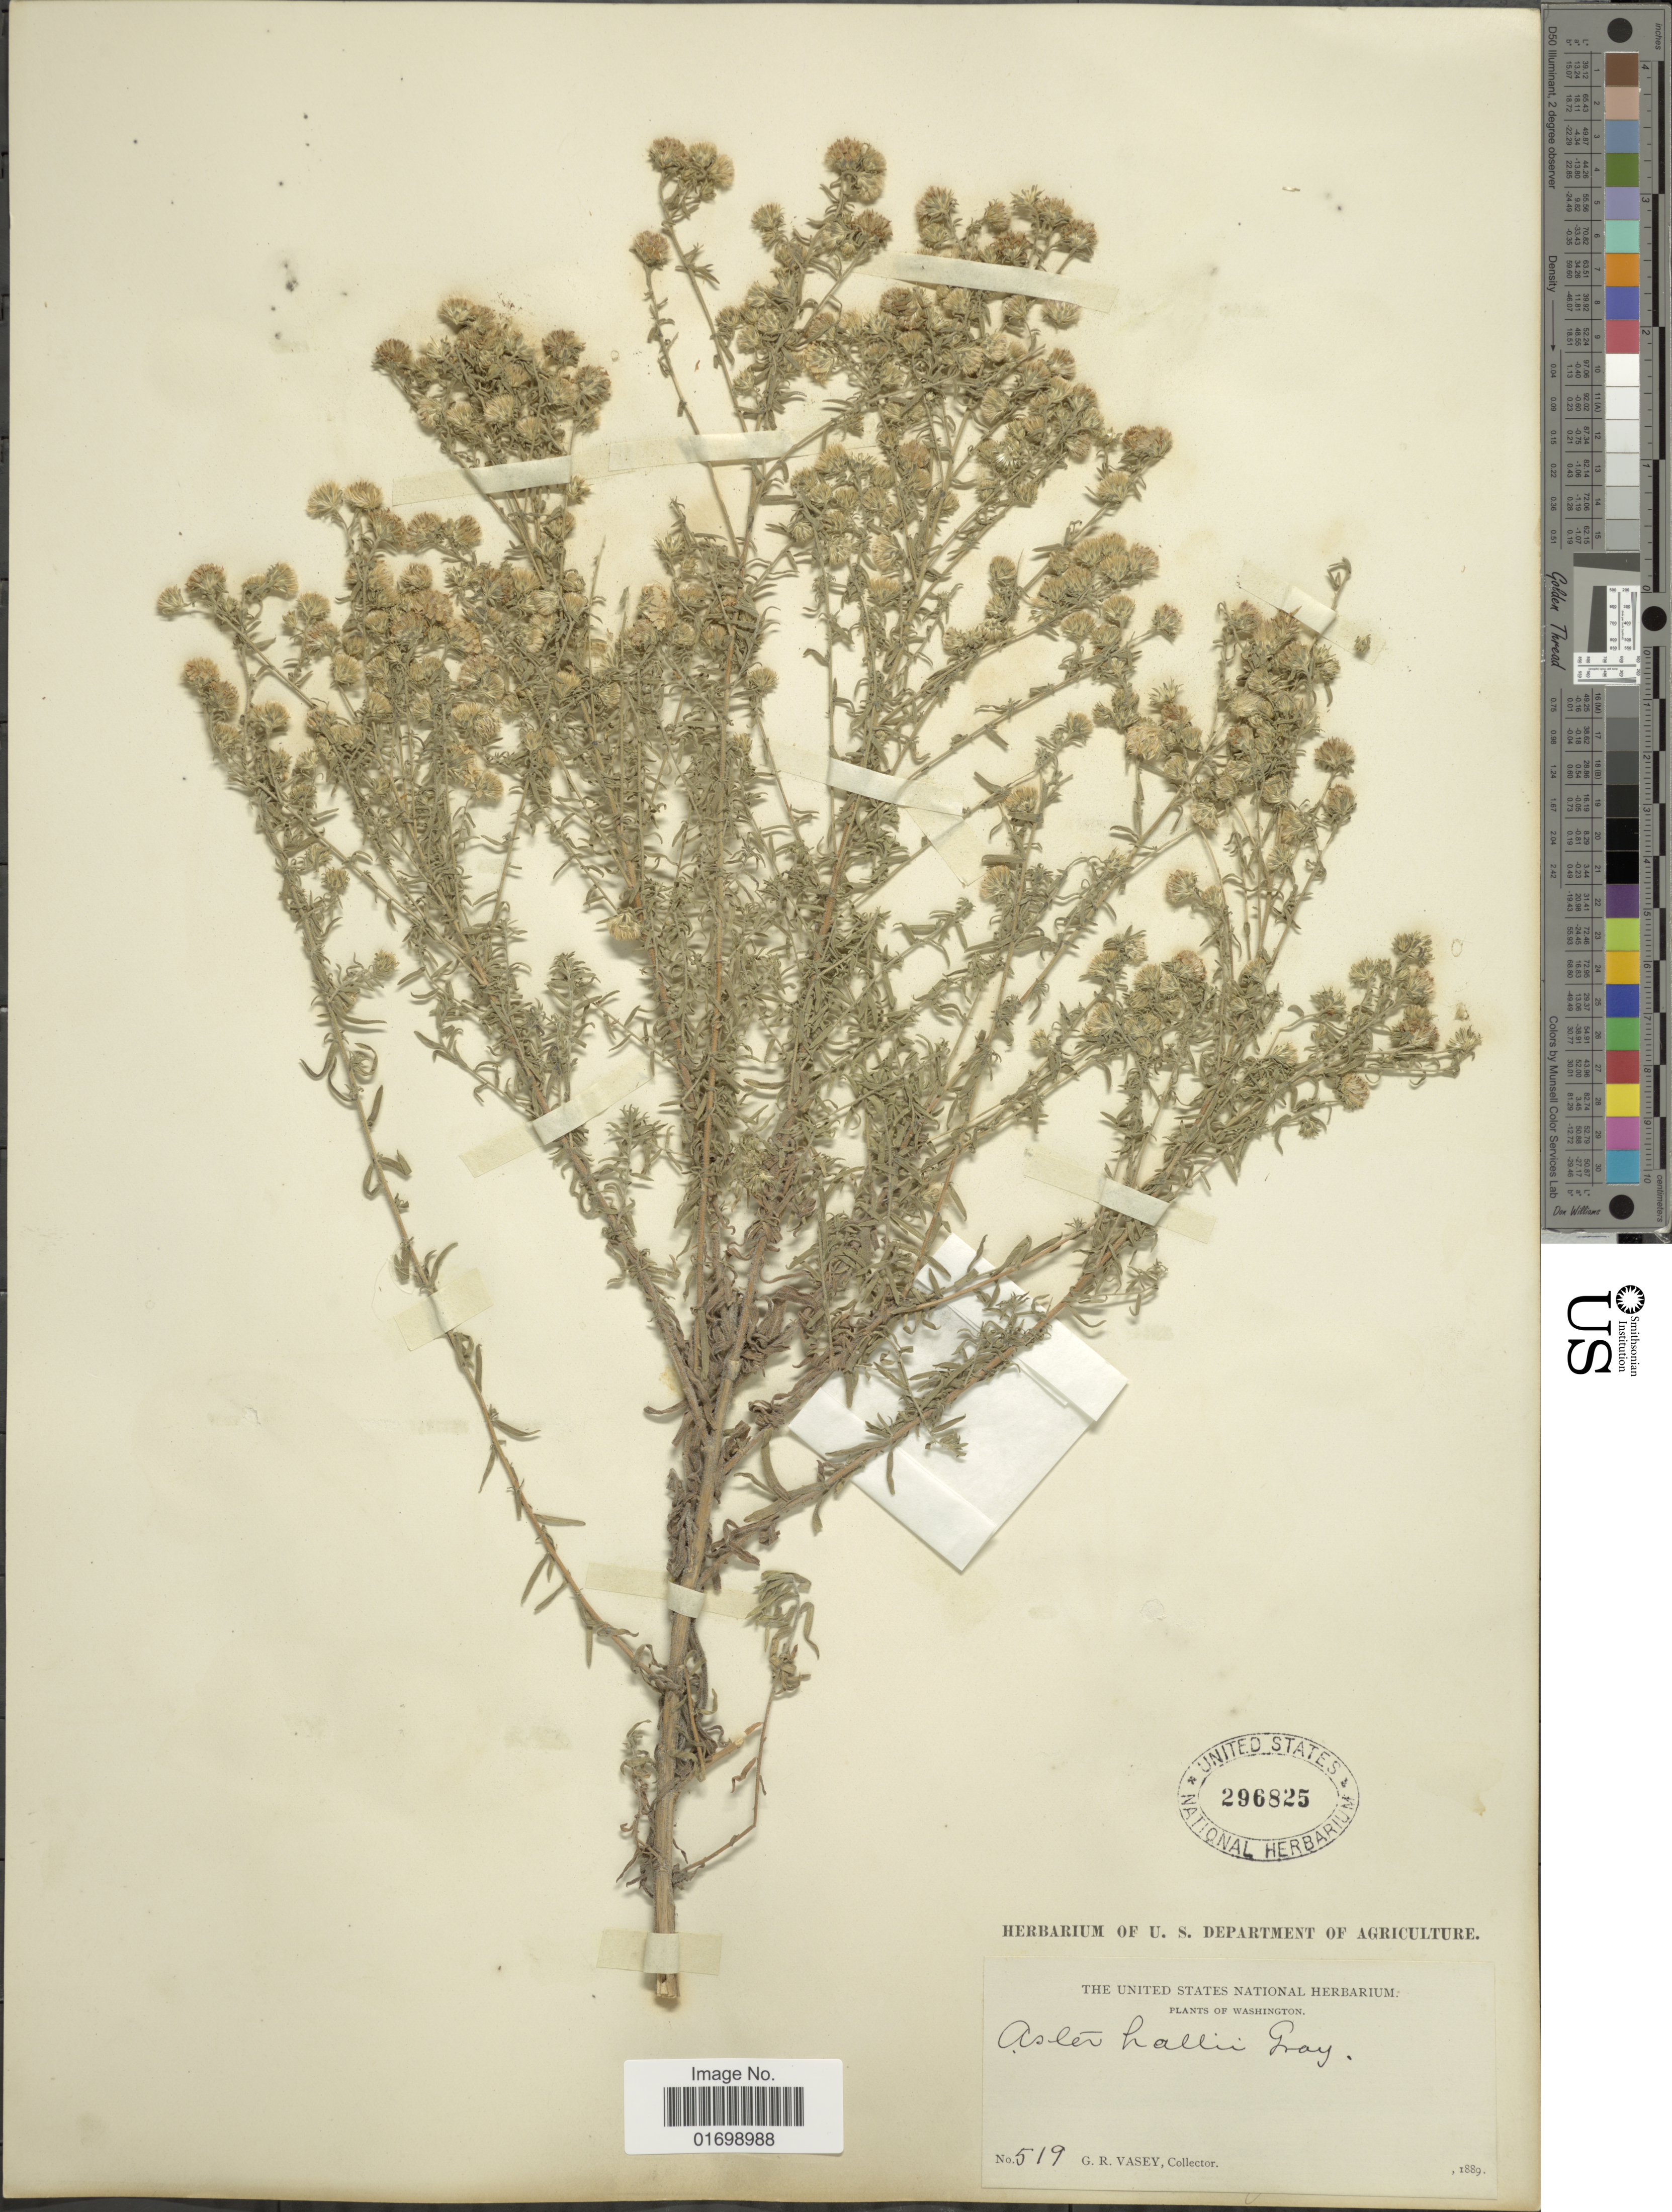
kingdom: Plantae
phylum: Tracheophyta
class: Magnoliopsida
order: Asterales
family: Asteraceae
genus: Symphyotrichum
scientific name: Symphyotrichum ericoides var. prostratum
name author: (Kuntze) G.L. Nesom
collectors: G. R. Vasey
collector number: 519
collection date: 1889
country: United States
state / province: Washington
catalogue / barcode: US 296825